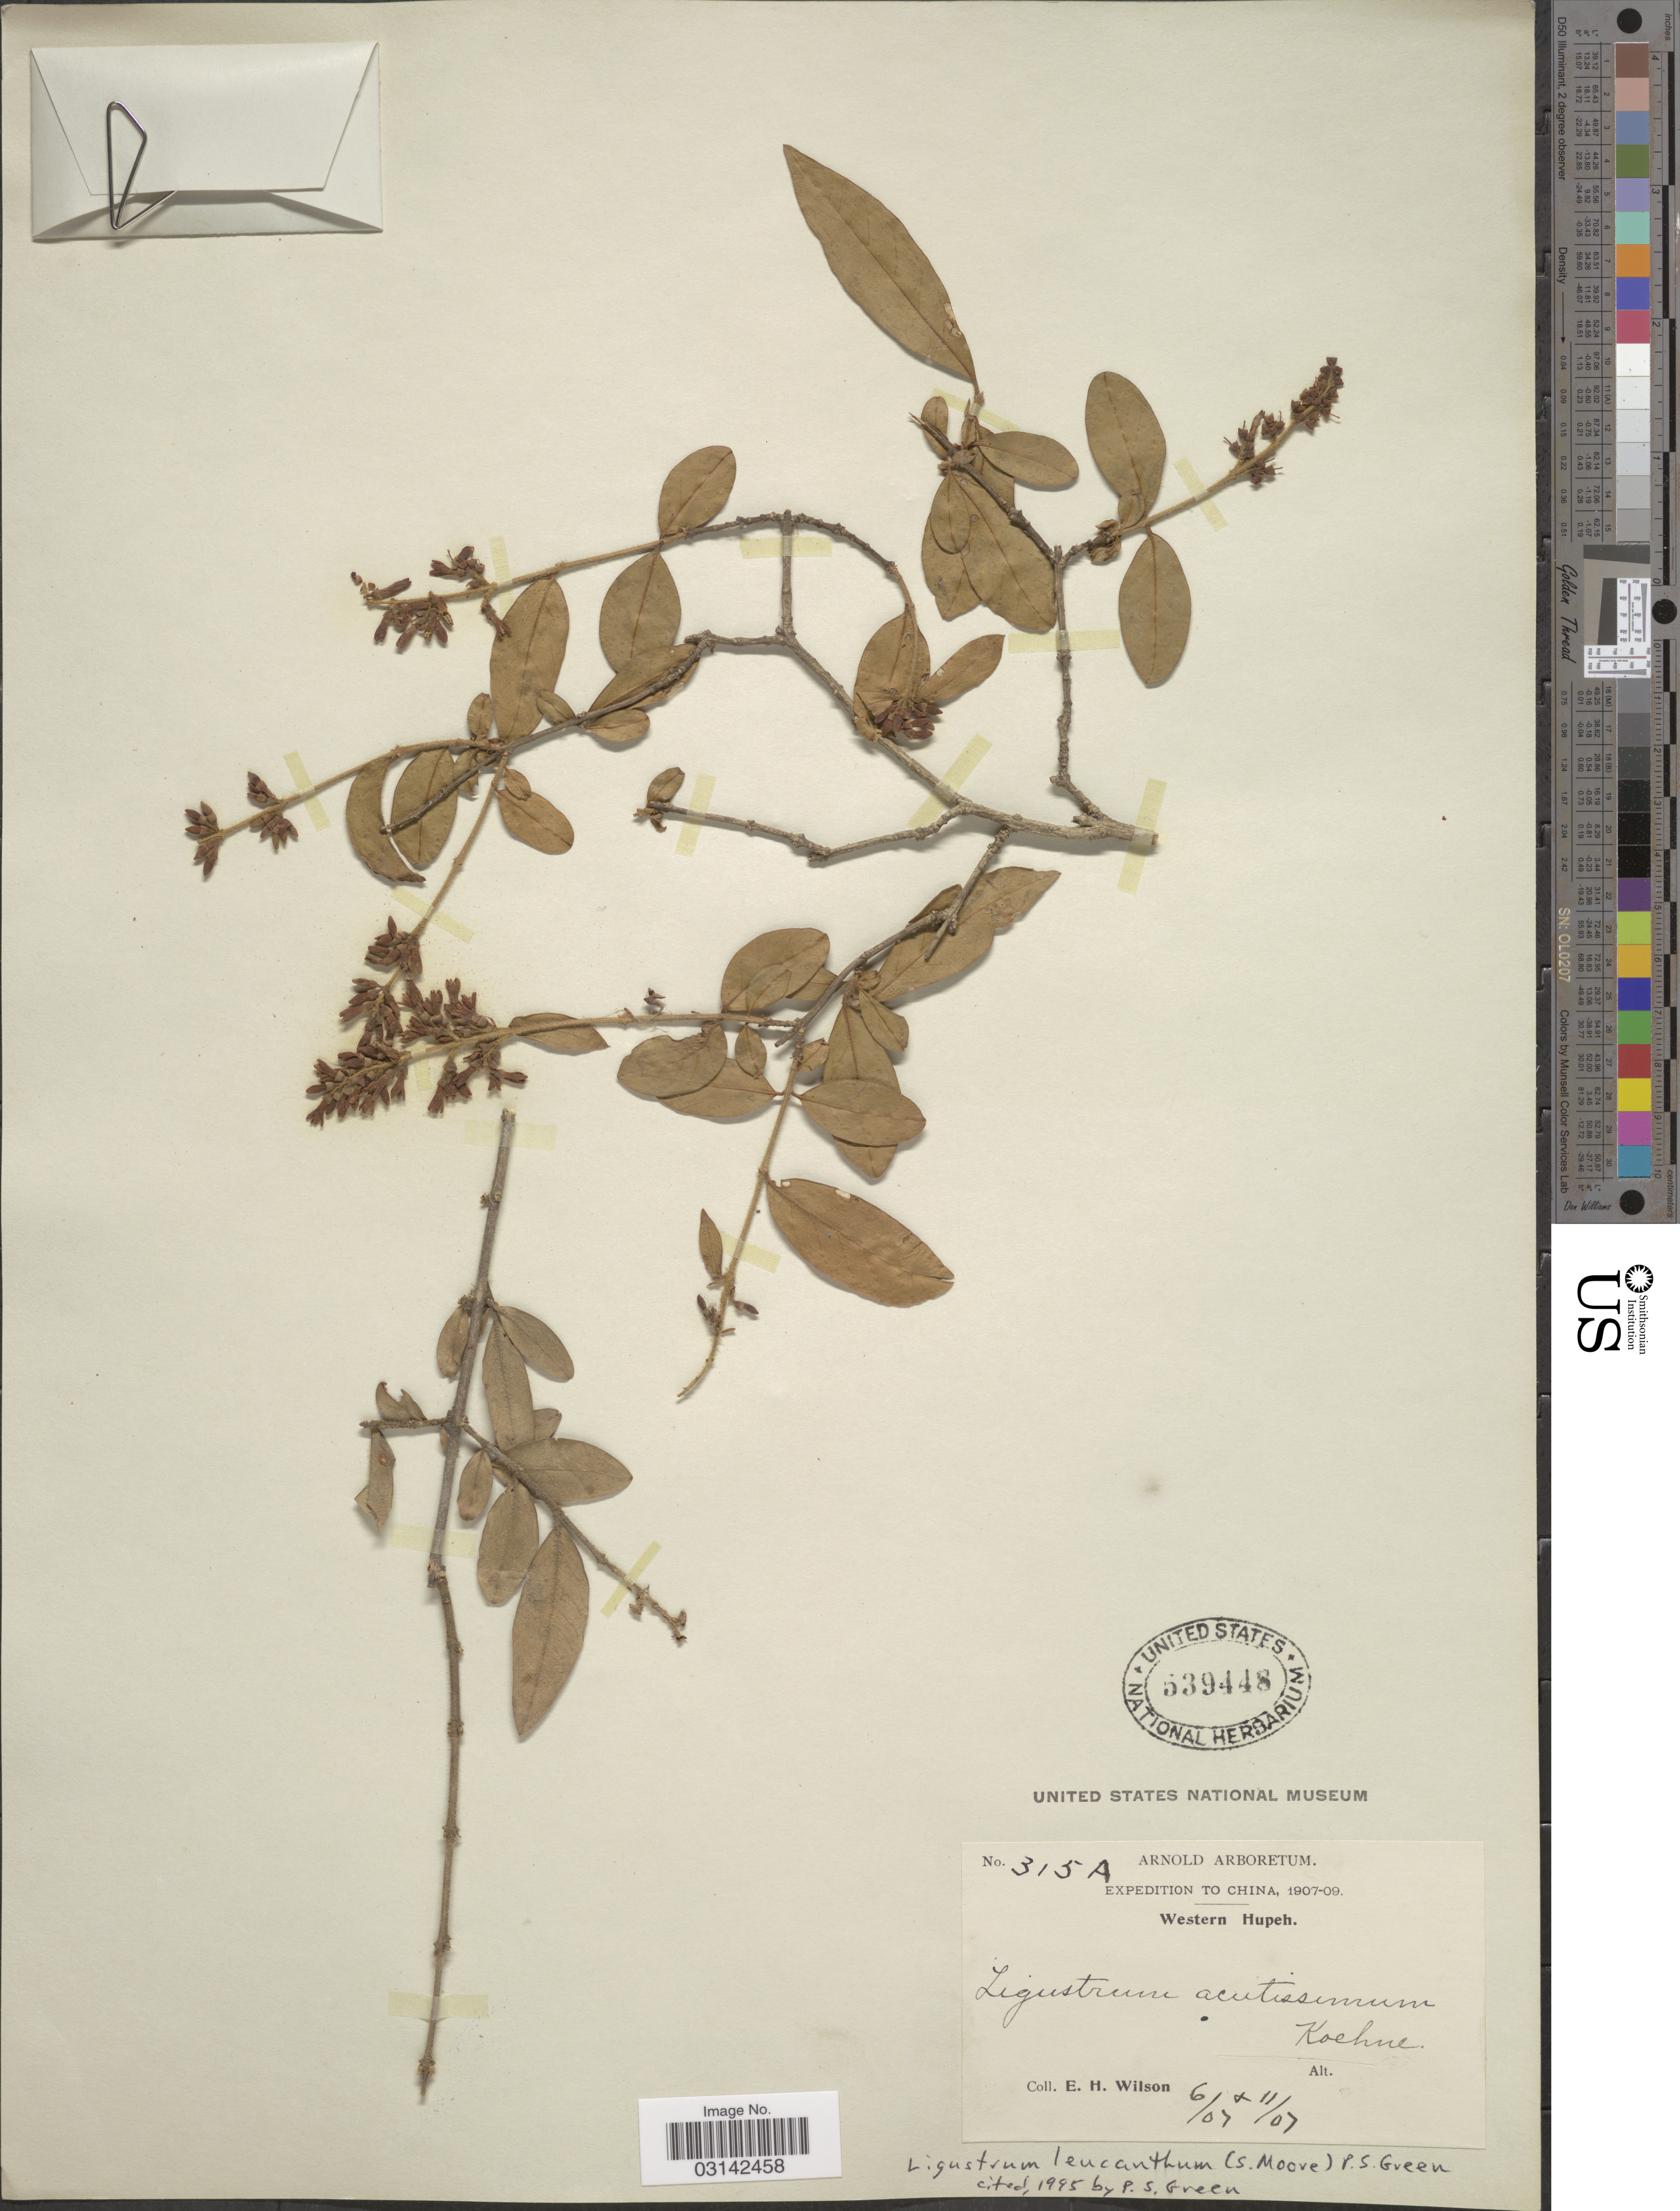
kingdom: Plantae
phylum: Tracheophyta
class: Magnoliopsida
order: Lamiales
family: Oleaceae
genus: Ligustrum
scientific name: Ligustrum leucanthum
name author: (S. Moore) P.S. Green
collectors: E. Wilson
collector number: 315A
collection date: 1907-06/1907-11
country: China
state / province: Hubei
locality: Western Hupeh.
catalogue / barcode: US 539448